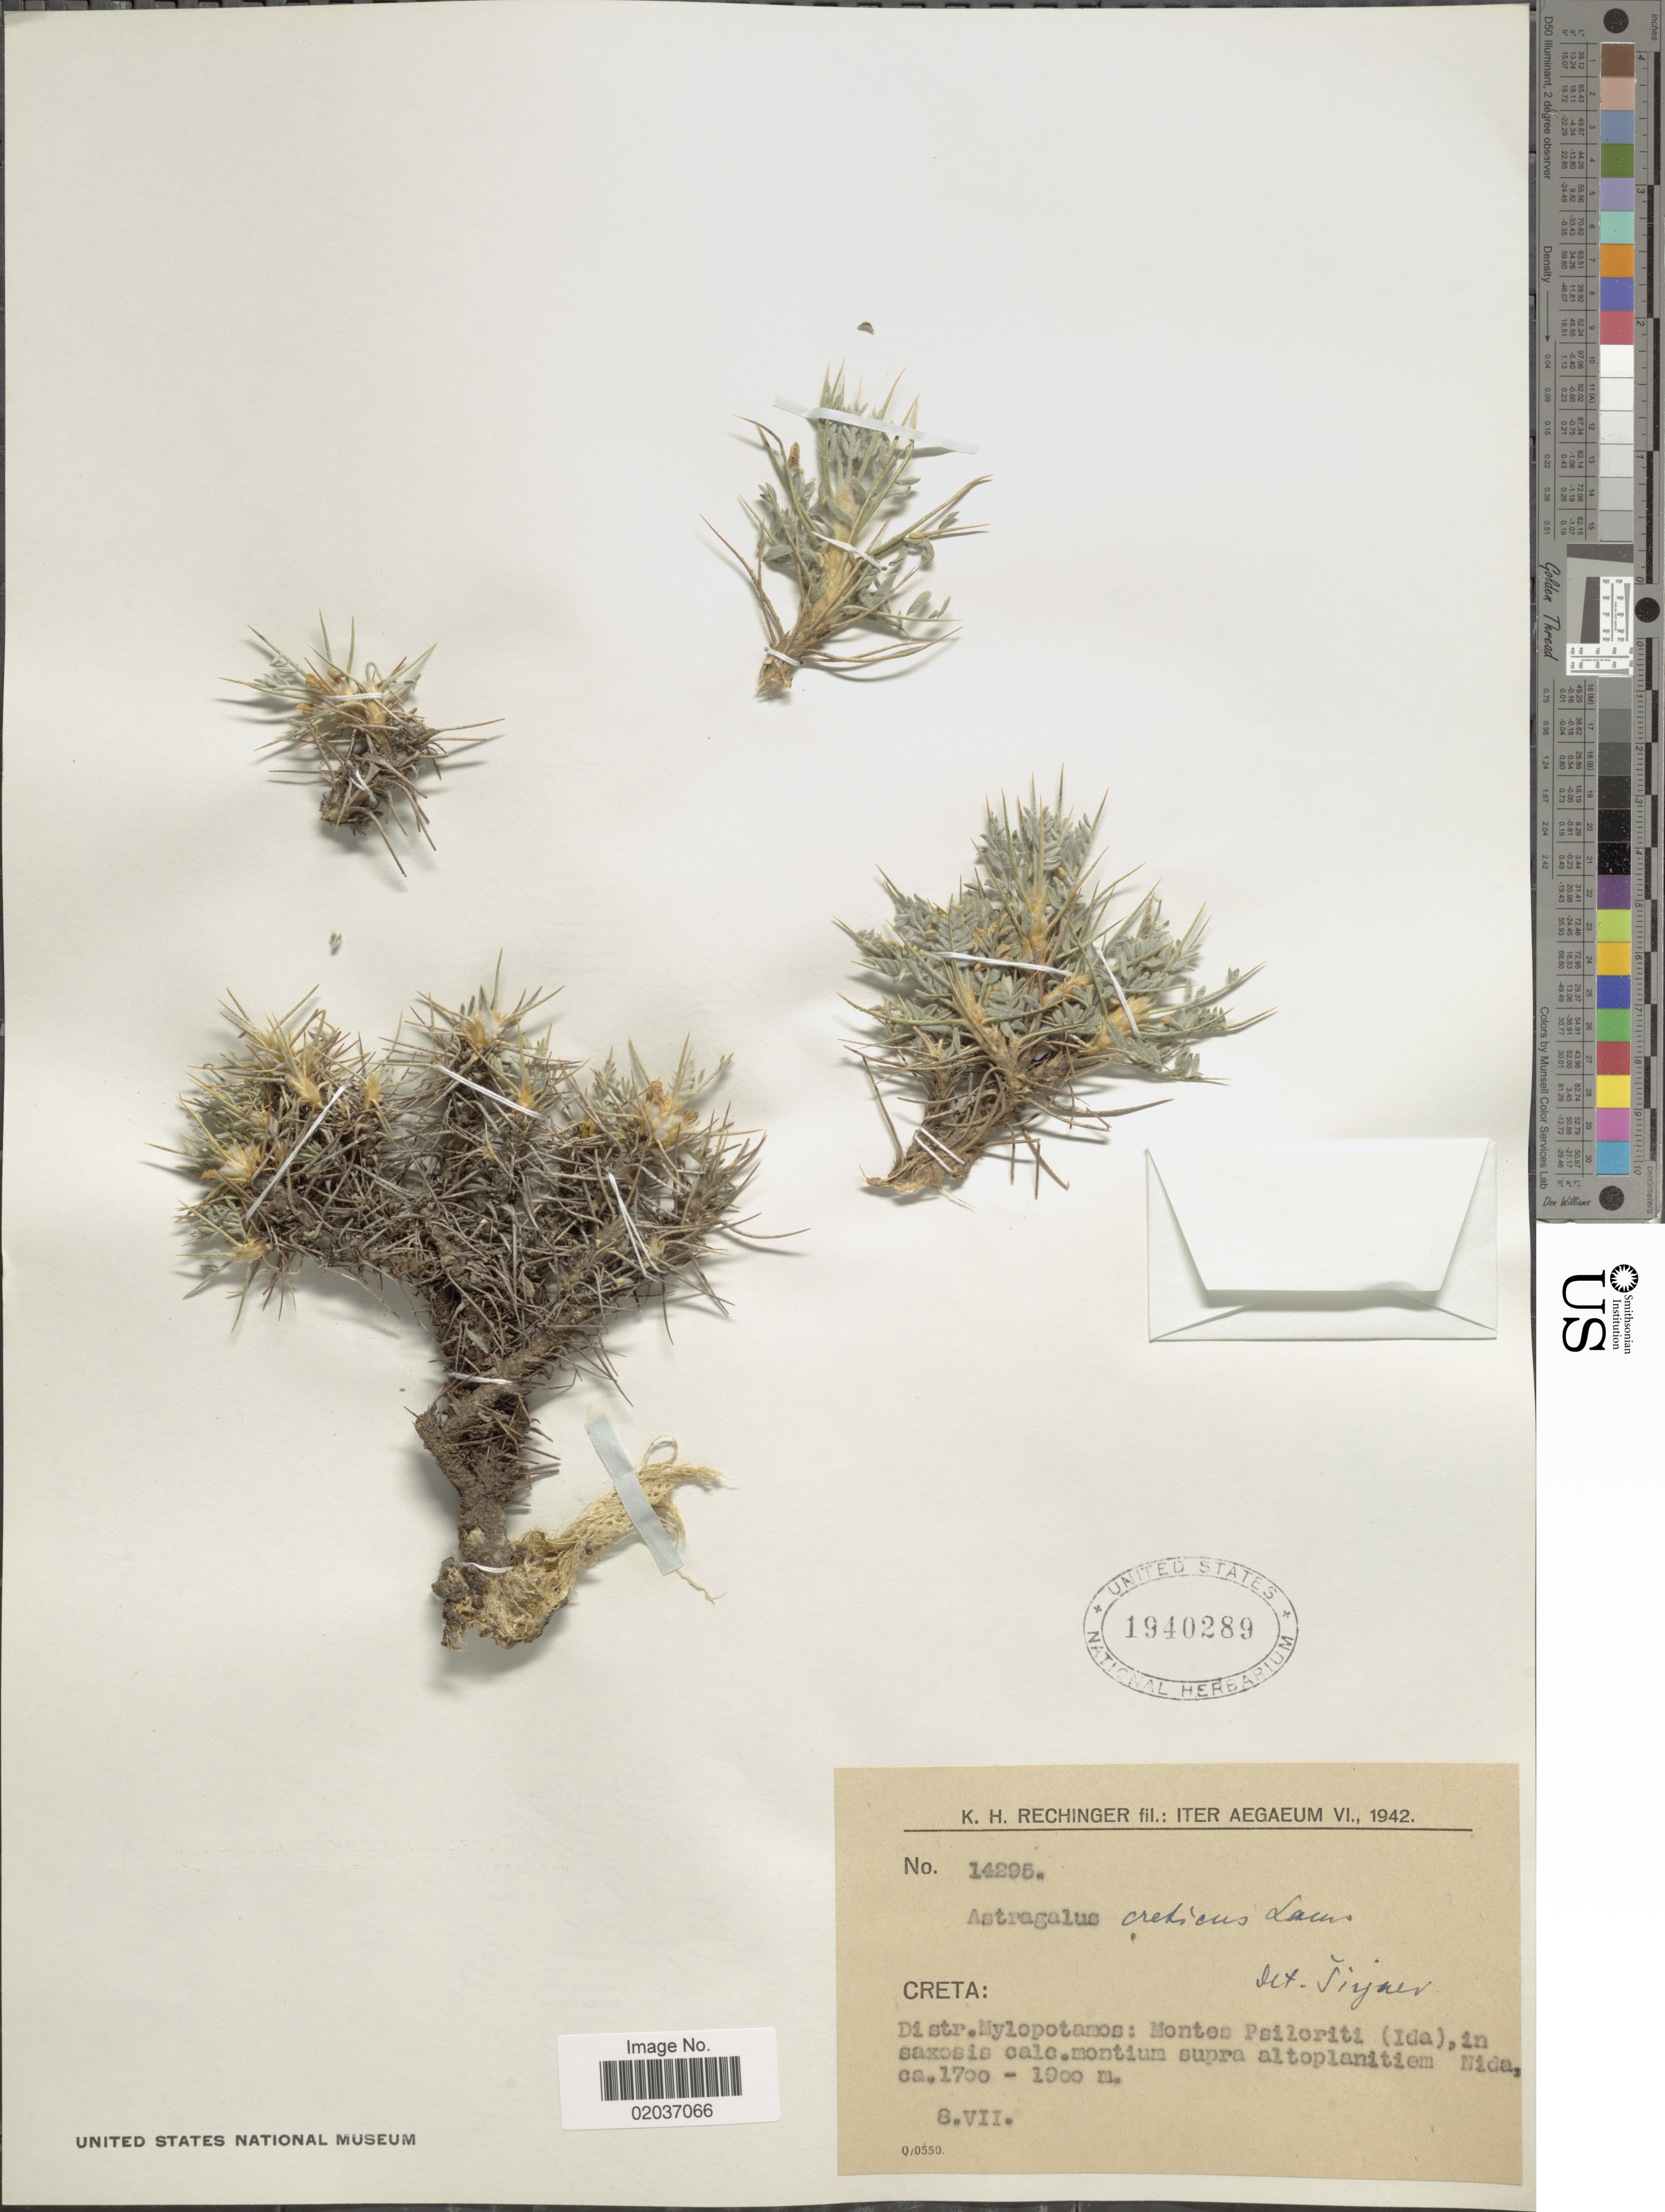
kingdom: Plantae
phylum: Tracheophyta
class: Magnoliopsida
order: Fabales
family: Fabaceae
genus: Astragalus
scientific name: Astragalus creticus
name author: Boiss.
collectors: K. H. Rechinger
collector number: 14295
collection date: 1942-07-08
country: Greece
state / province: Crete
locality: Aegaeum. Distr. Mylopotamos: Montes Psiloriti (Ida), montium supra altoplanitiem Nida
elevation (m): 1700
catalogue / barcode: US 1940289